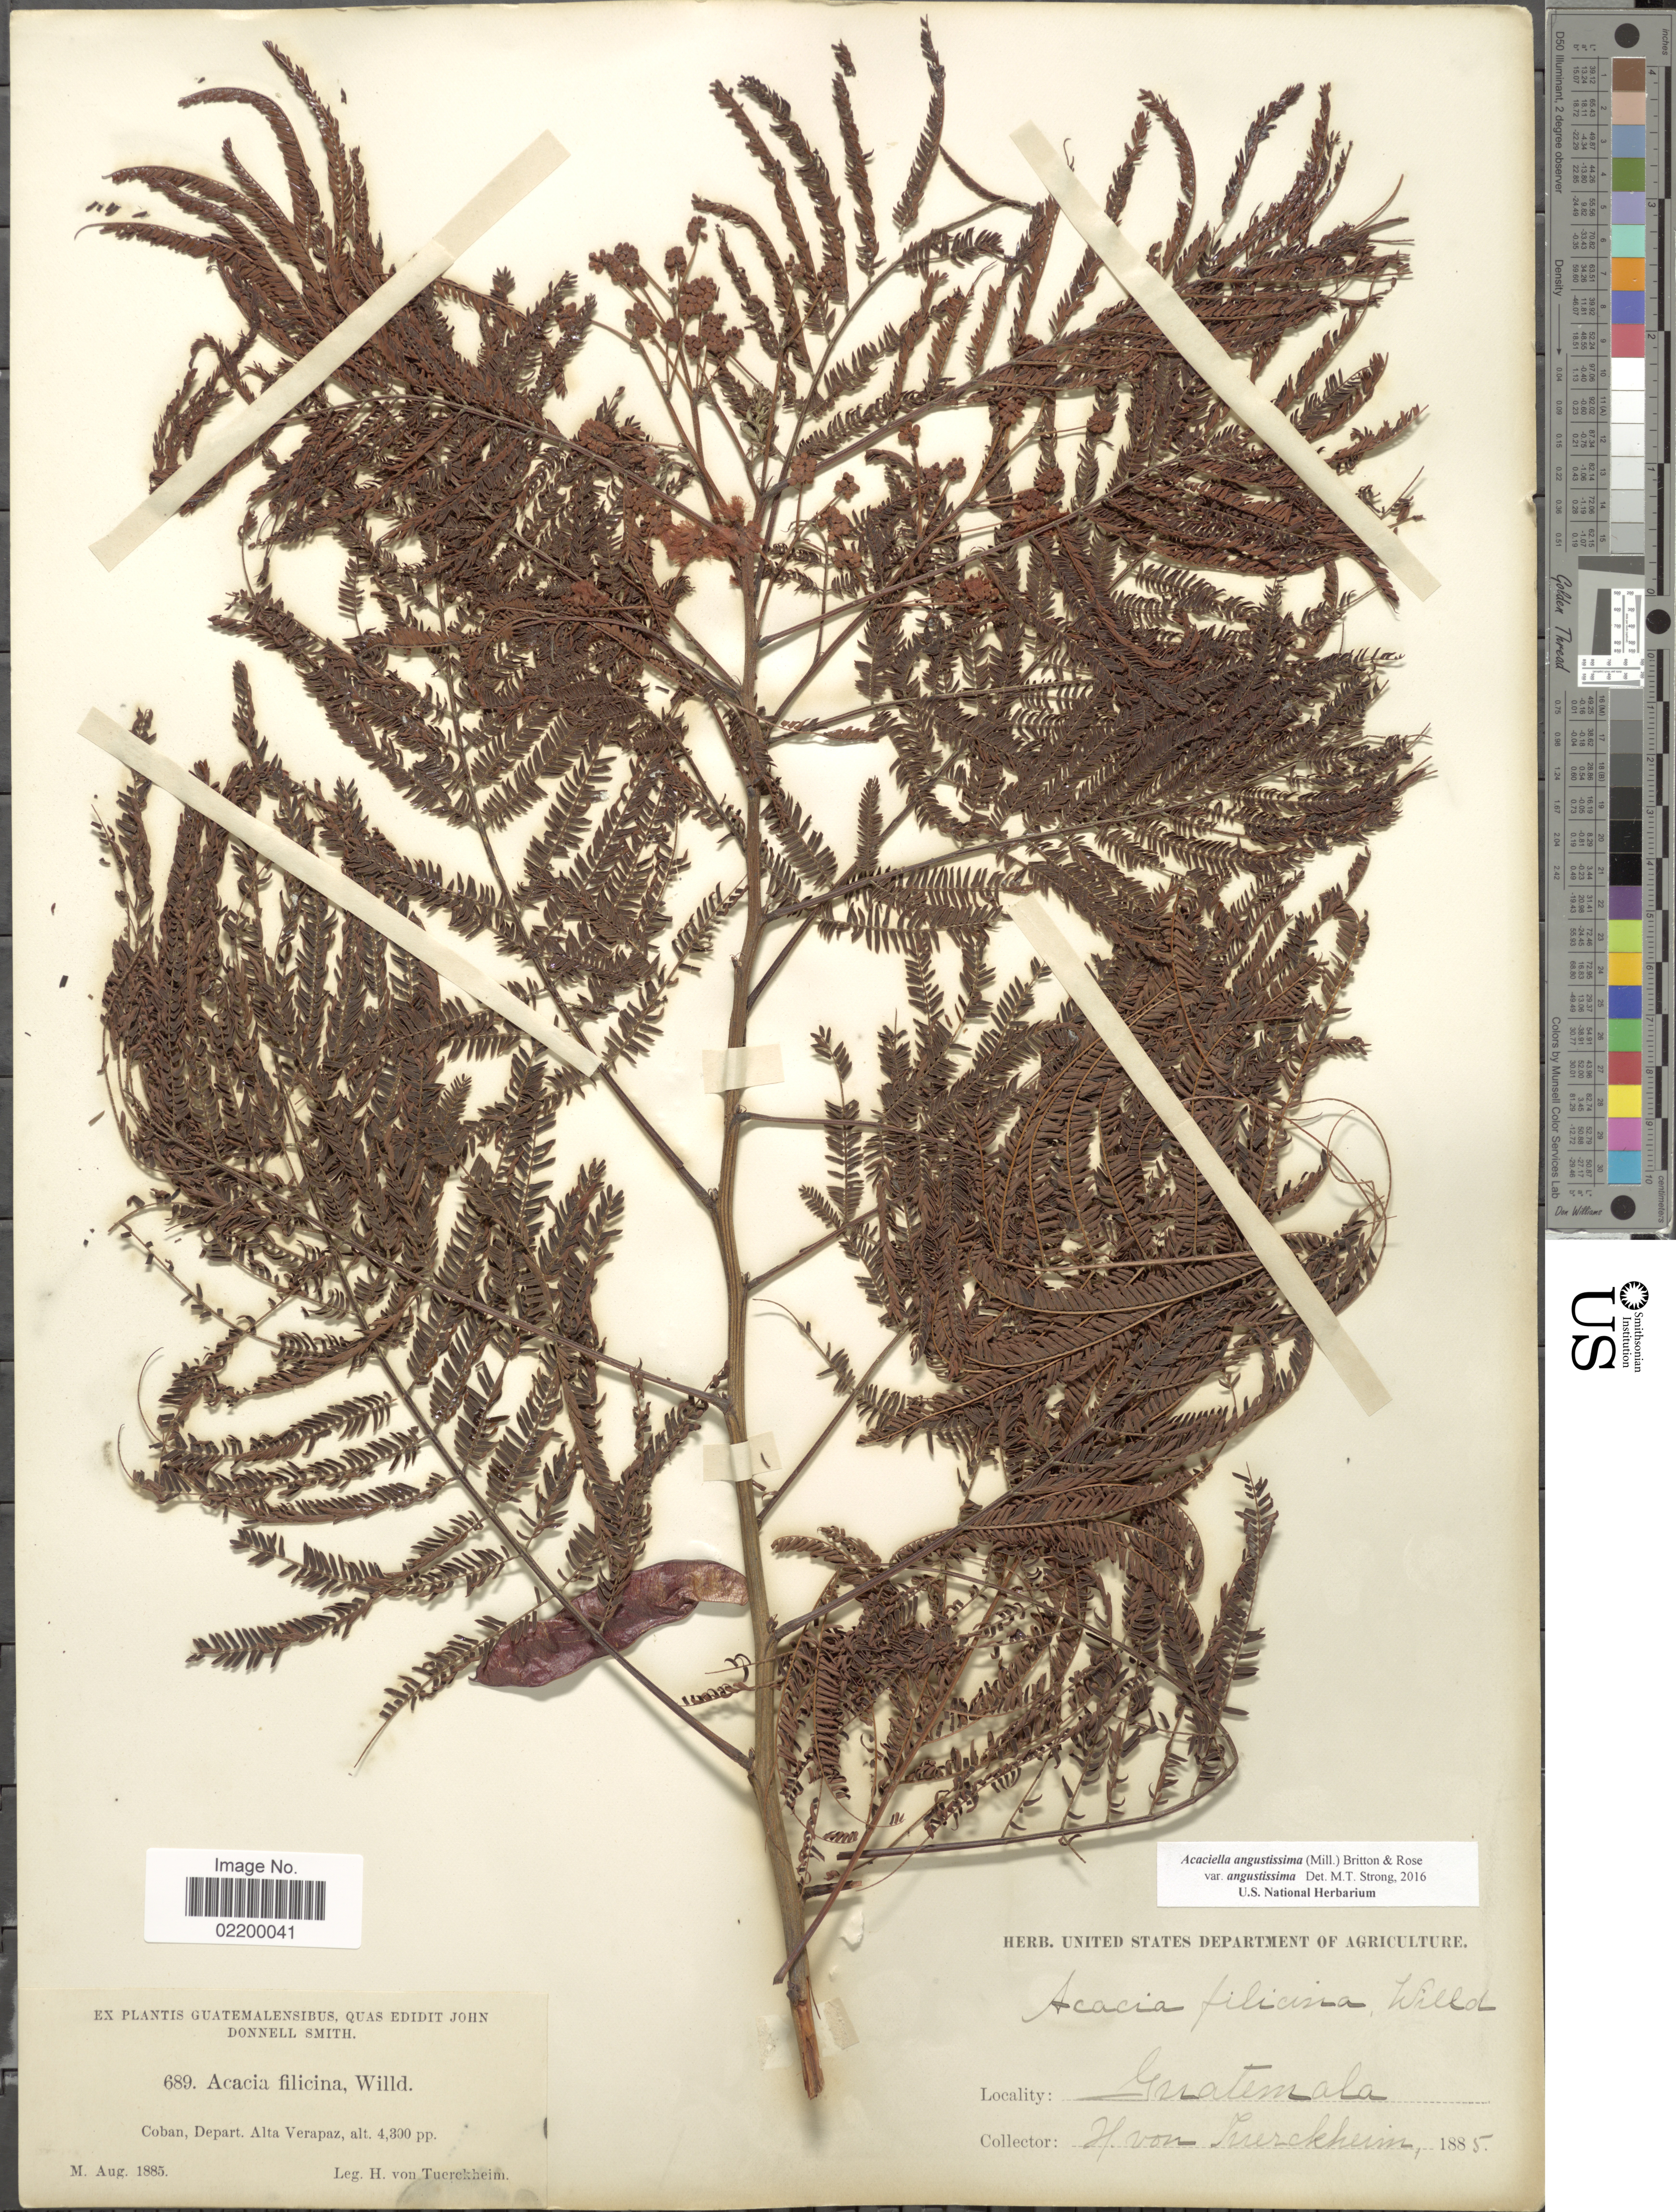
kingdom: Plantae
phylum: Tracheophyta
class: Magnoliopsida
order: Fabales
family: Fabaceae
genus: Acaciella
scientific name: Acaciella angustissima var. angustissima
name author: (Mill.) Britton & Rose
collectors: H. von Türckheim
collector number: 689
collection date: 1885-08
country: Guatemala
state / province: Alta Verapaz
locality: Coban, Alta Verapaz.